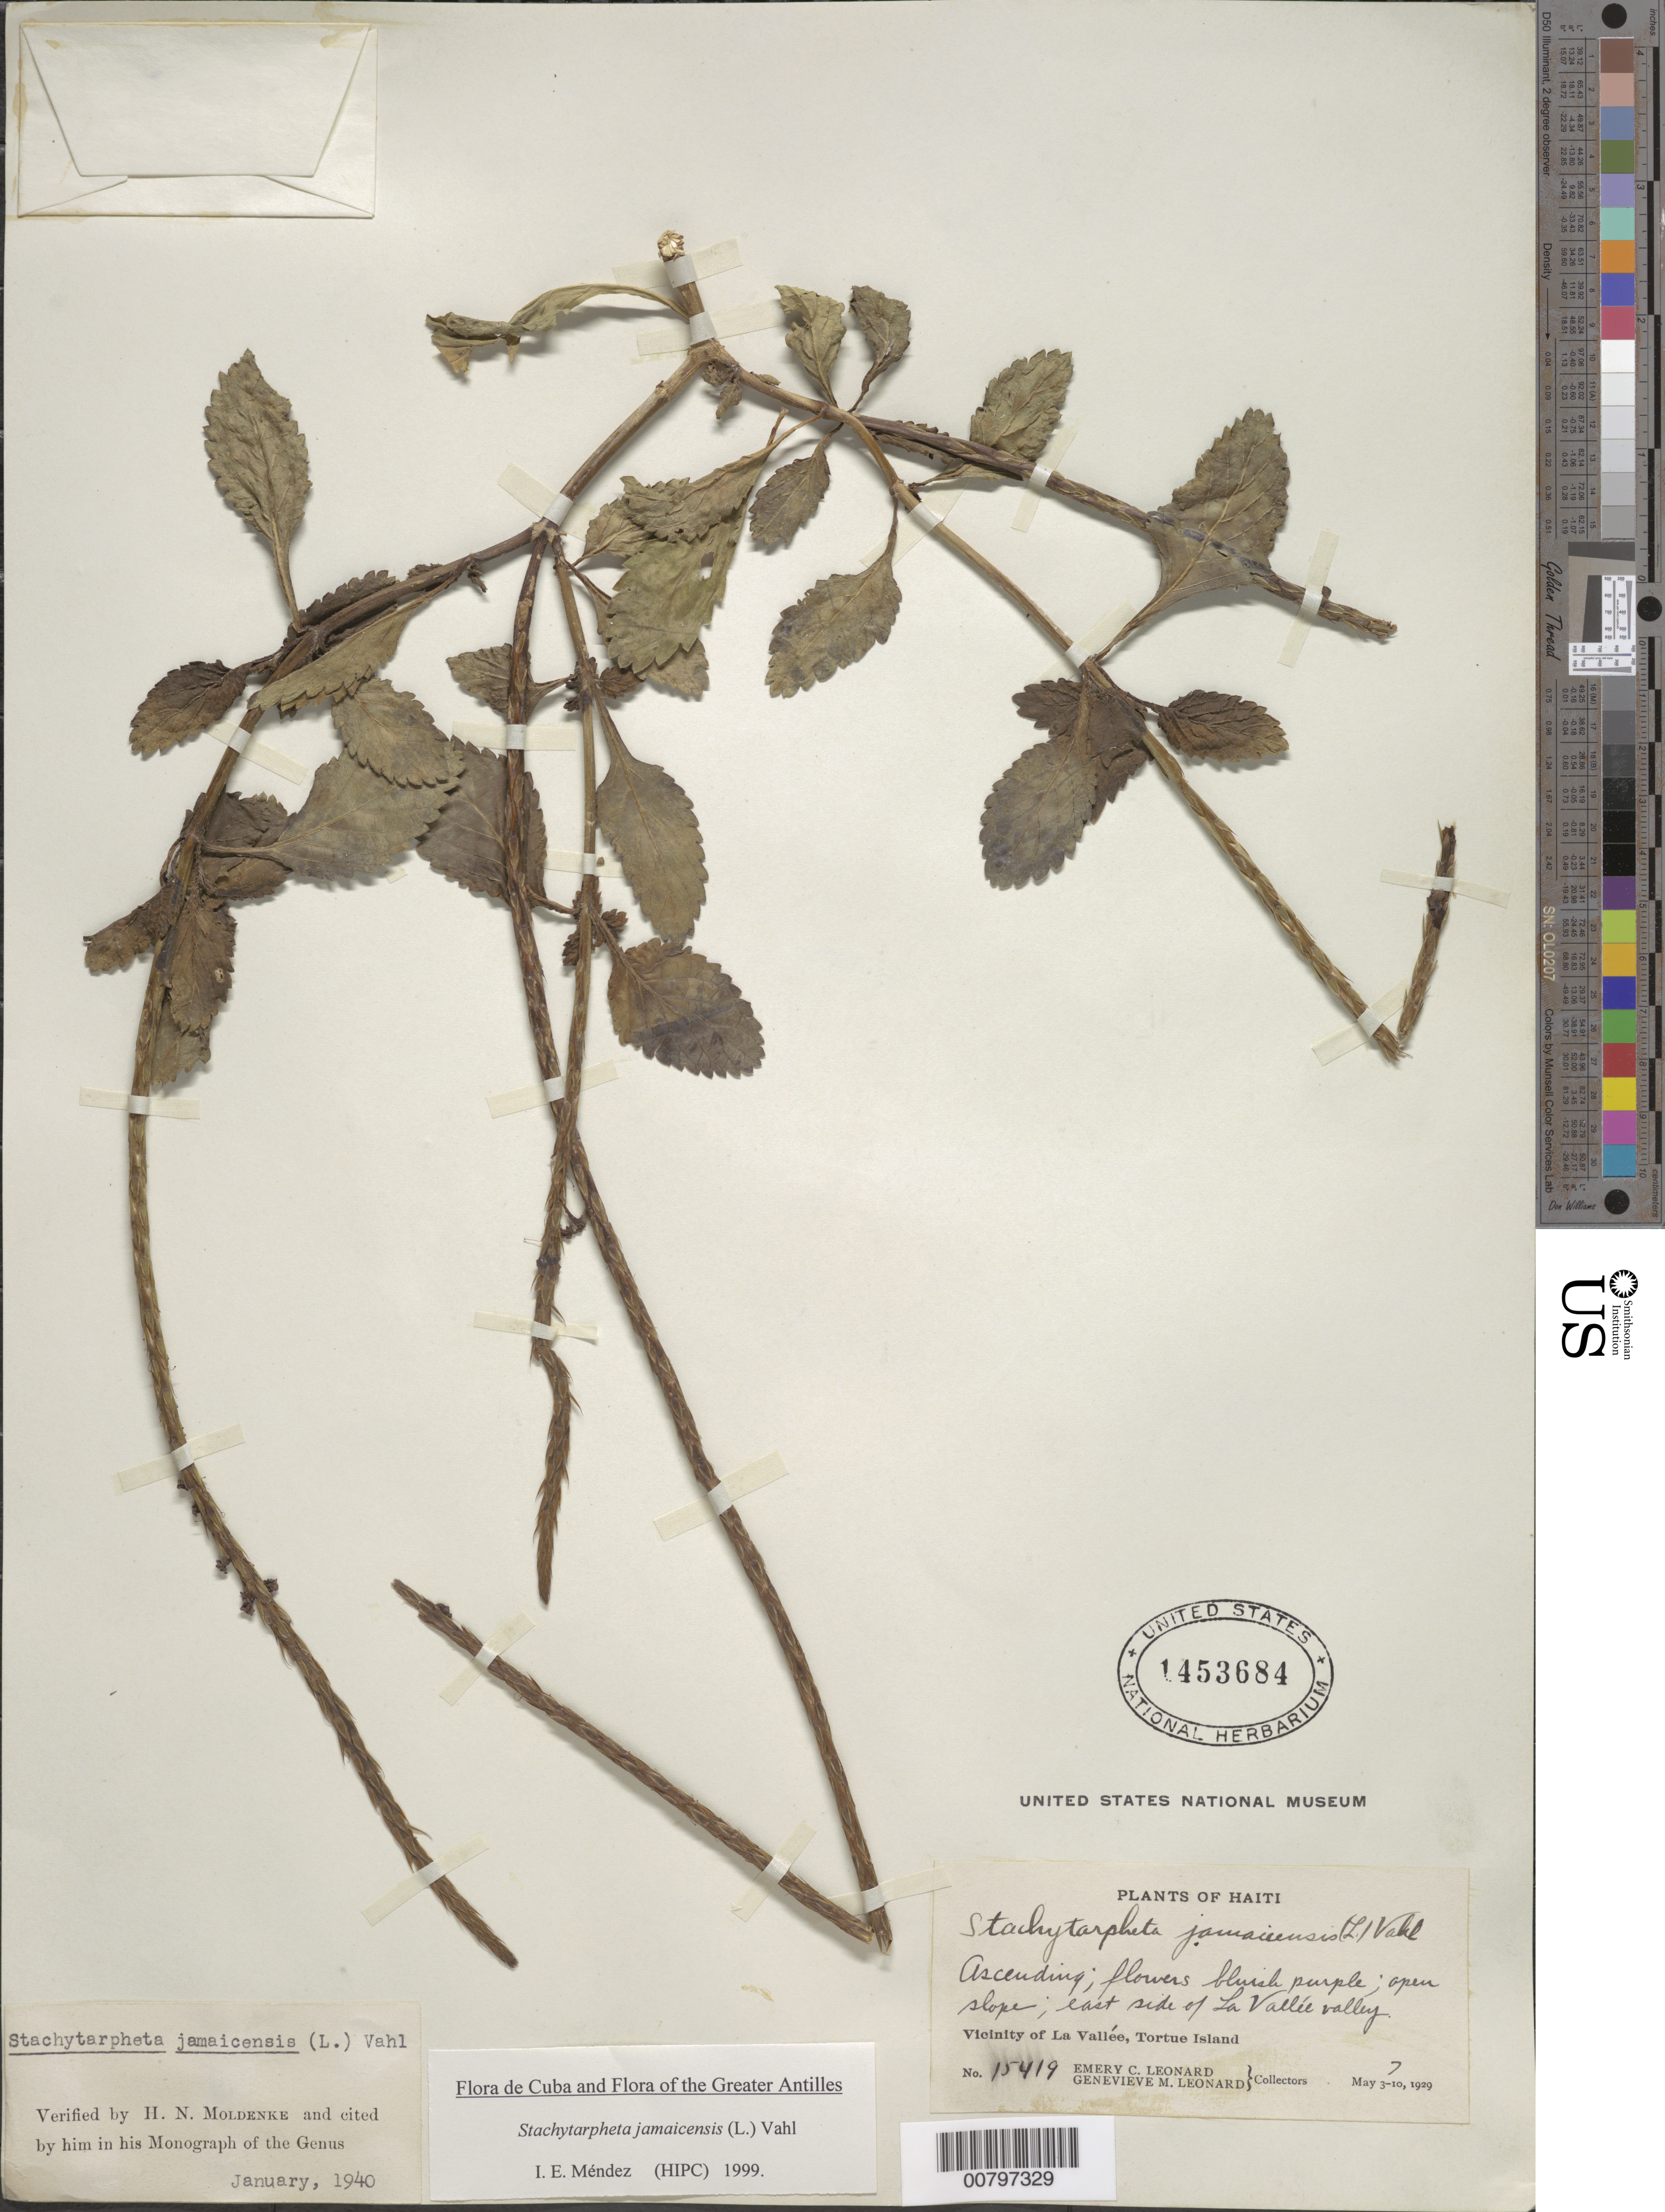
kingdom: Plantae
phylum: Tracheophyta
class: Magnoliopsida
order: Lamiales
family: Verbenaceae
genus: Stachytarpheta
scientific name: Stachytarpheta jamaicensis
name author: (L.) Vahl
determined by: Méndez, Isidro E., (HIPC)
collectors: E. C. Leonard & G. M. Leonard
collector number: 15419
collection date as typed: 07 May 1929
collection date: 1929-05-07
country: Haiti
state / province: Nord-Ouest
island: Île de la Tortue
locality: E side of La Vallée valley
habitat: Open slope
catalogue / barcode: US 1453684